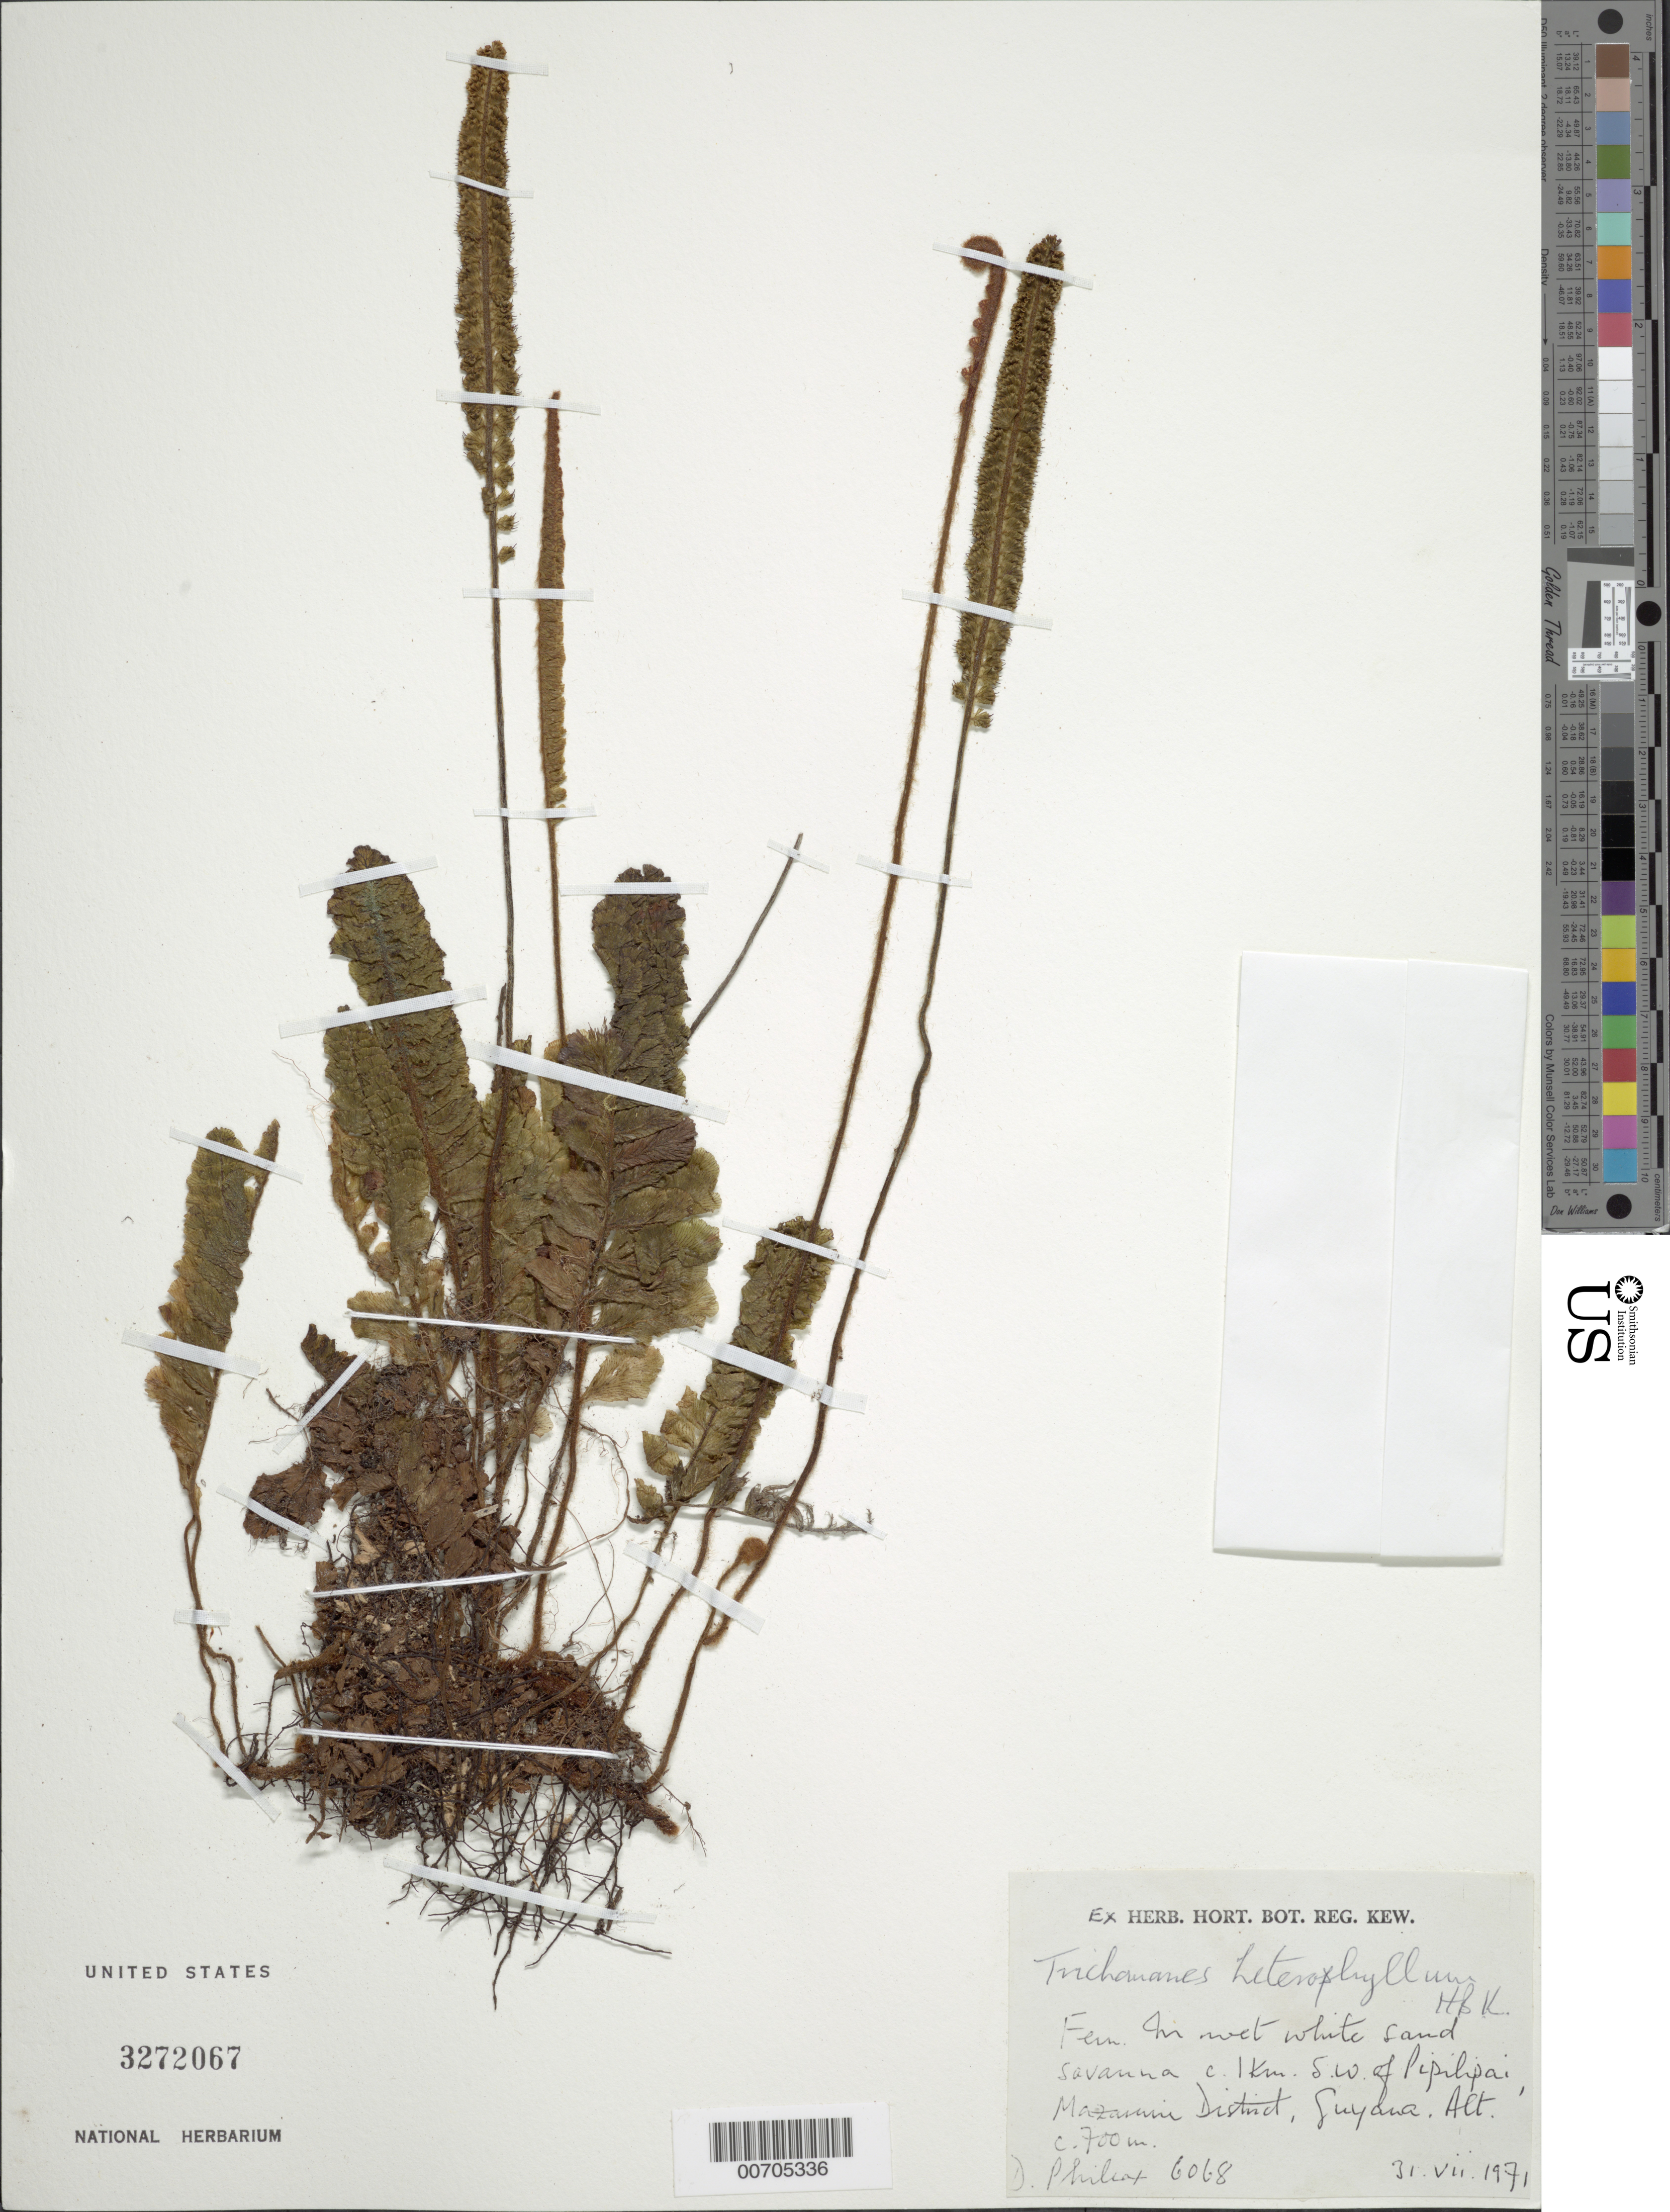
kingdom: Plantae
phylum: Tracheophyta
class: Polypodiopsida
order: Hymenophyllales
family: Hymenophyllaceae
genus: Trichomanes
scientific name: Trichomanes humboldtii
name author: (Bosch) Lellinger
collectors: D. Philcox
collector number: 6068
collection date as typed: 31-Jul-71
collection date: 1971-07-31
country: Guyana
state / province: Cuyuni-Mazaruni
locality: Pipilipai, 1 km SW of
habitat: White sand savanna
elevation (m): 700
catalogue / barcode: US 3272067